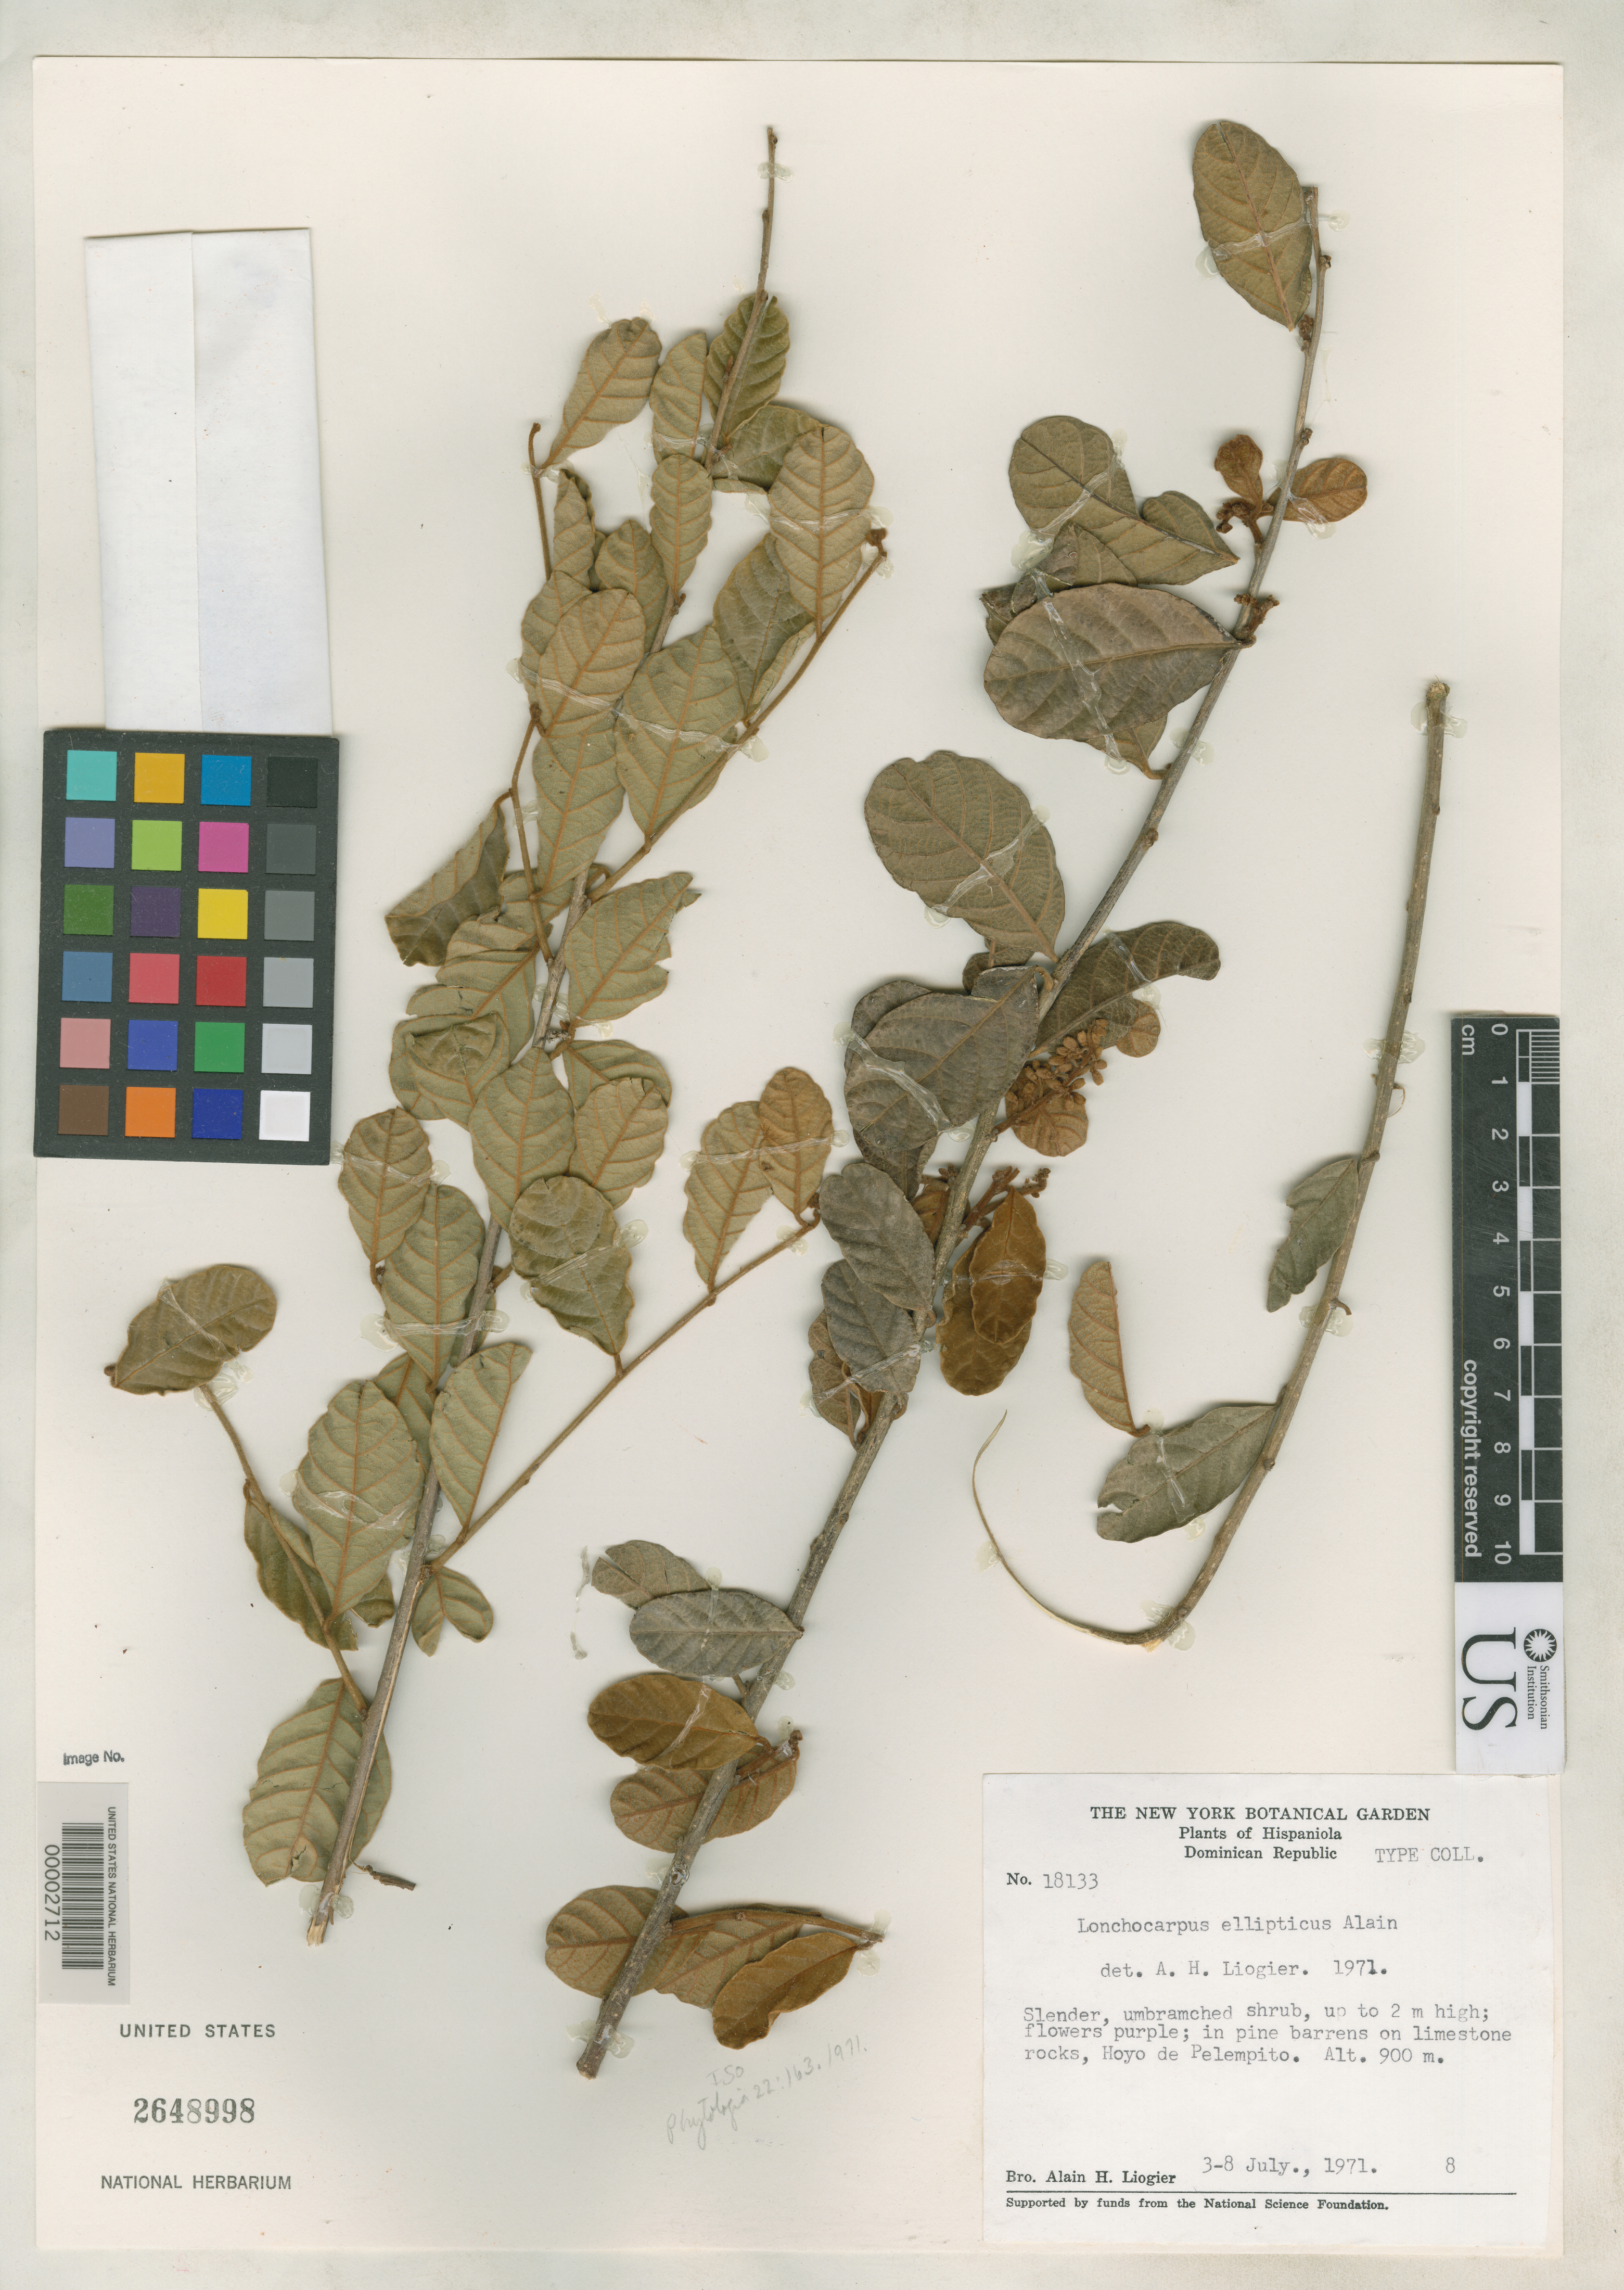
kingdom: Plantae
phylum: Tracheophyta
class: Magnoliopsida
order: Fabales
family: Fabaceae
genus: Lonchocarpus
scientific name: Lonchocarpus ellipticus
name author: Alain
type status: Isotype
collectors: A. H. Liogier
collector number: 18133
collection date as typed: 03 Jul 1971 to 08 Jul 1971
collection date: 1971-07-03/1971-07-08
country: Dominican Republic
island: Hispaniola Island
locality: Hoyo de Pelempito.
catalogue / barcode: US 2648998